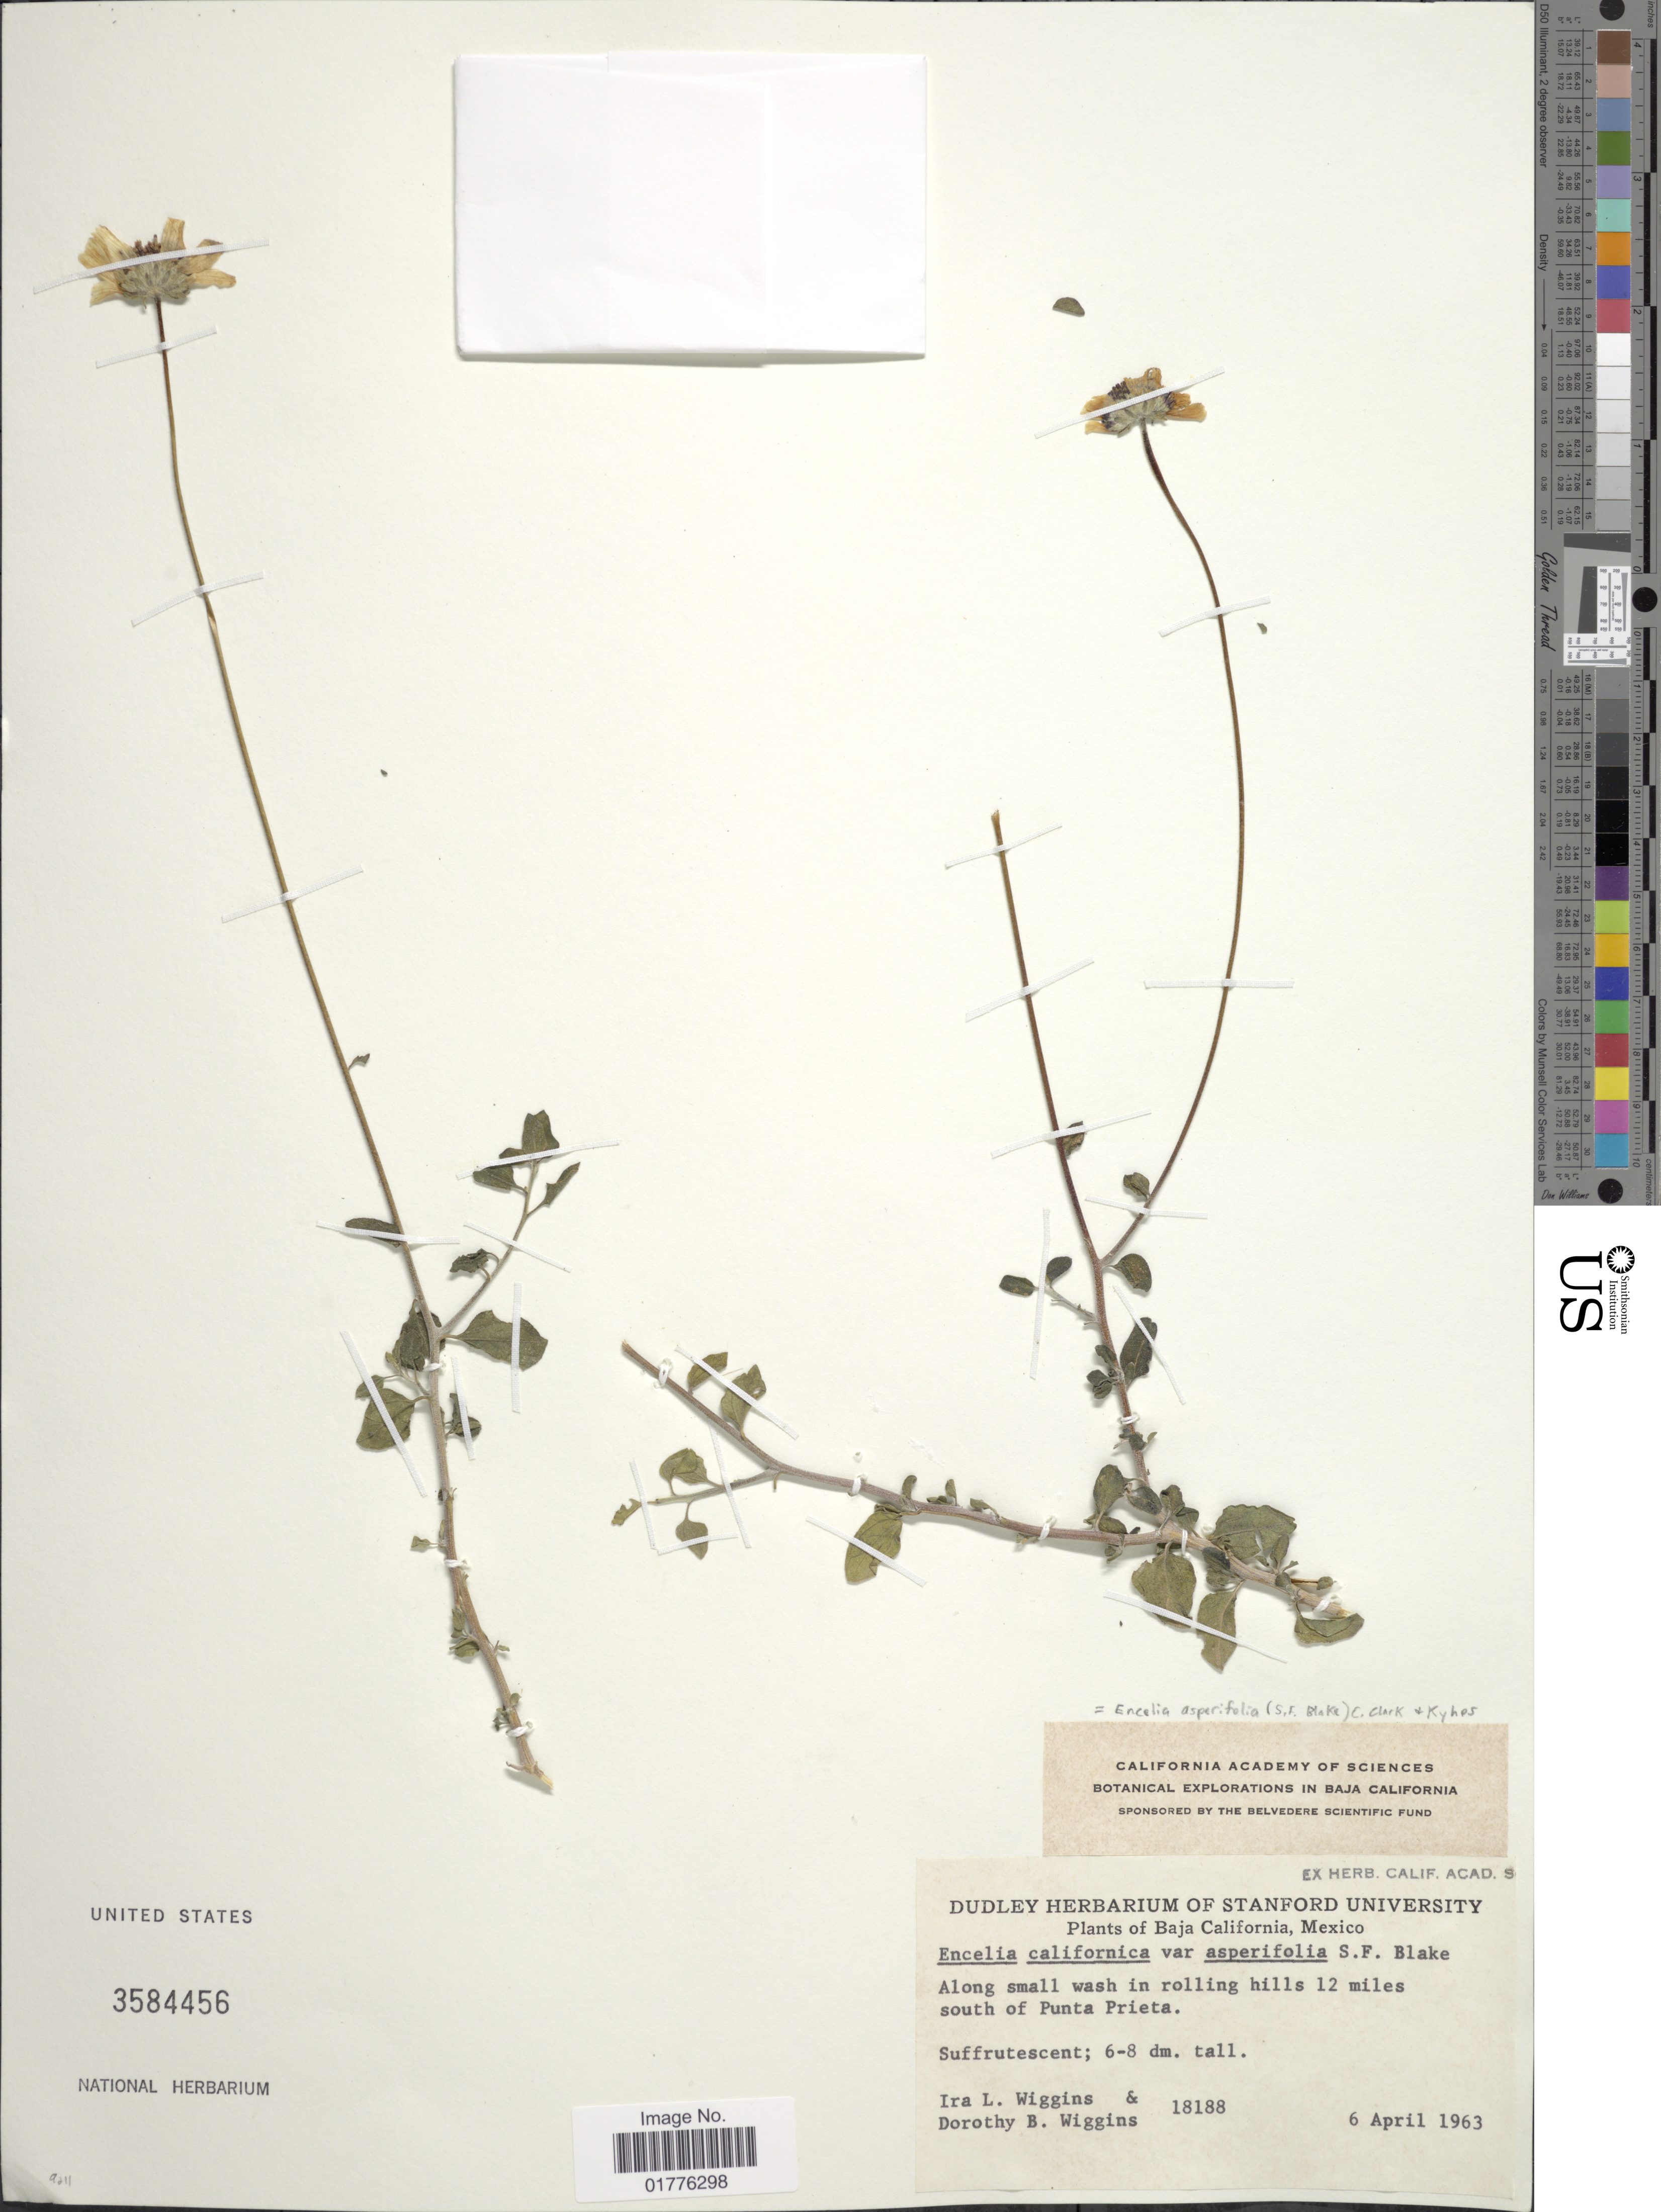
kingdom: Plantae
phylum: Tracheophyta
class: Magnoliopsida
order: Asterales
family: Asteraceae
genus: Encelia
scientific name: Encelia californica var. asperifolia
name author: S.F. Blake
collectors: I. L. Wiggins & D. B. Wiggins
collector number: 18188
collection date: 1963-04-06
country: Mexico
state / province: Baja California Sur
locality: Along small wash in rolling hills 12 miles south of Punta Prieta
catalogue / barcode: US 3584456